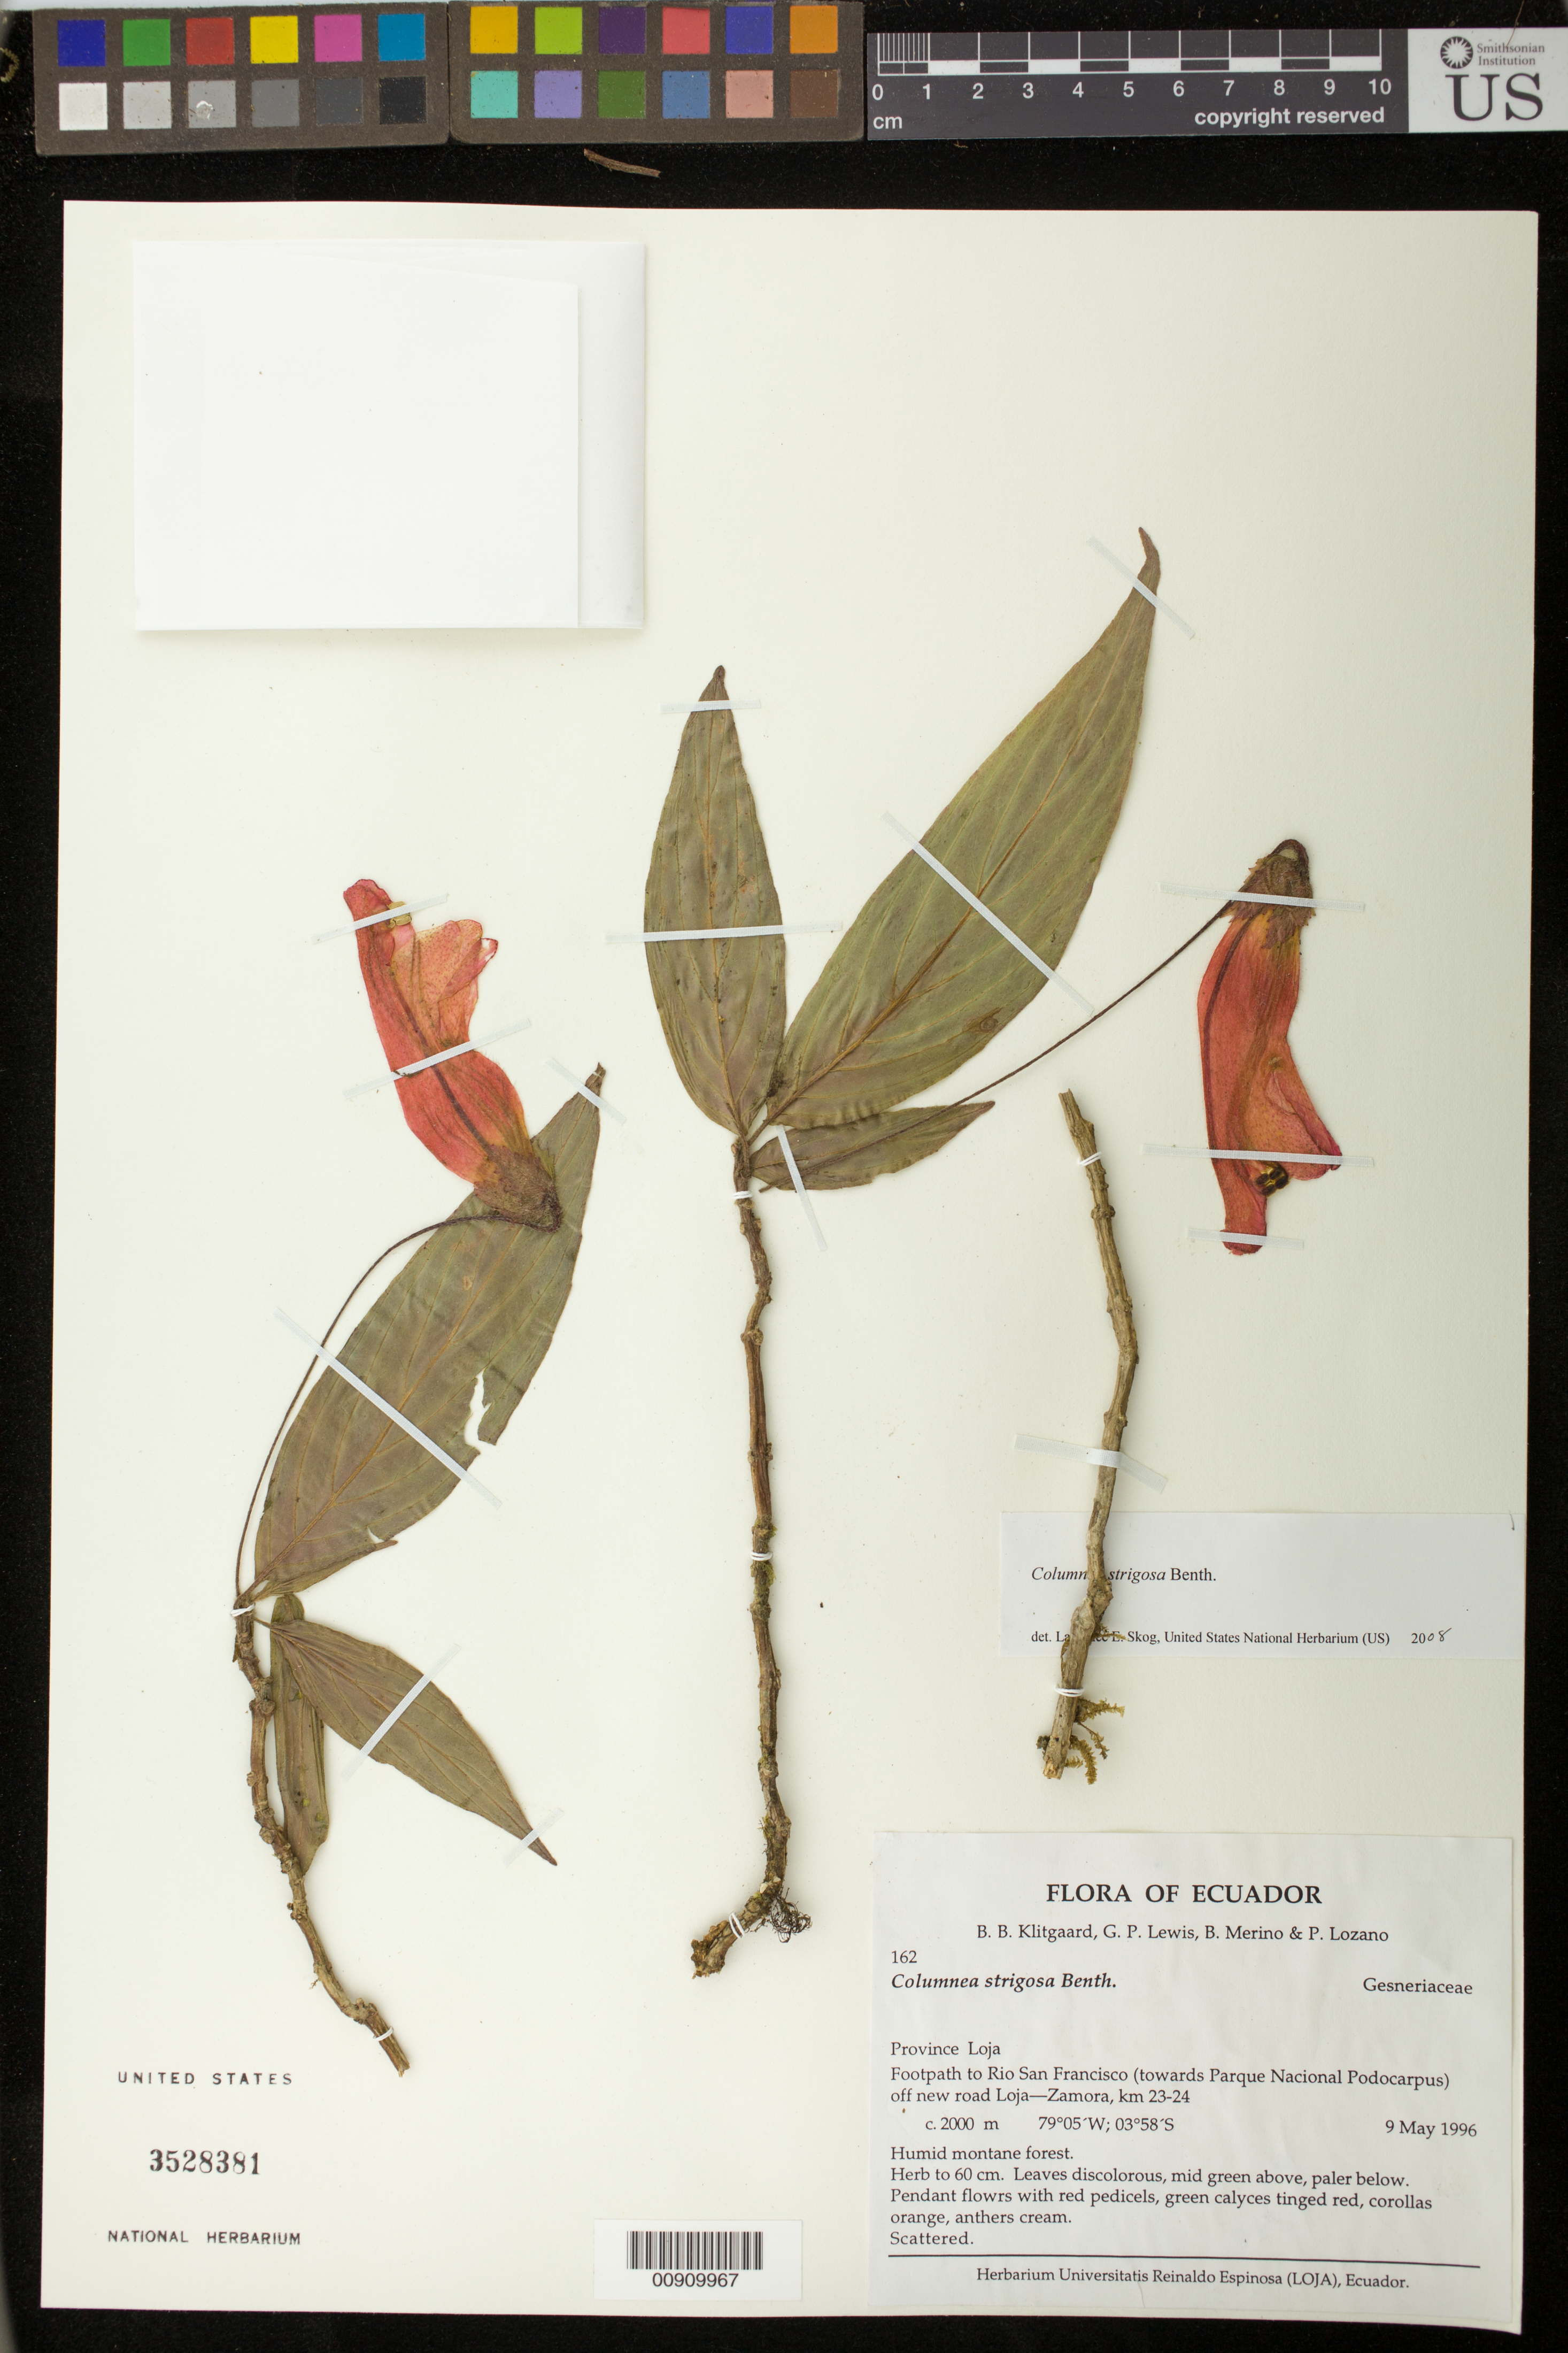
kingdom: Plantae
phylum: Tracheophyta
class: Magnoliopsida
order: Lamiales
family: Gesneriaceae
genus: Columnea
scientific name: Columnea strigosa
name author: Benth.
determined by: Skog, Laurence E.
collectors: B. B. Klitgaard, G. P. Lewis, B. Merino & P. Lozano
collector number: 162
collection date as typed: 09 May 1996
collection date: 1996-05-09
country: Ecuador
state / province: Loja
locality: Footpath to Rio San Francisco (towards Parque Nacional Podocarpus) off new road Loja-Zamora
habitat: Humid montane forest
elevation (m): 2000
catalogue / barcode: US 3528381